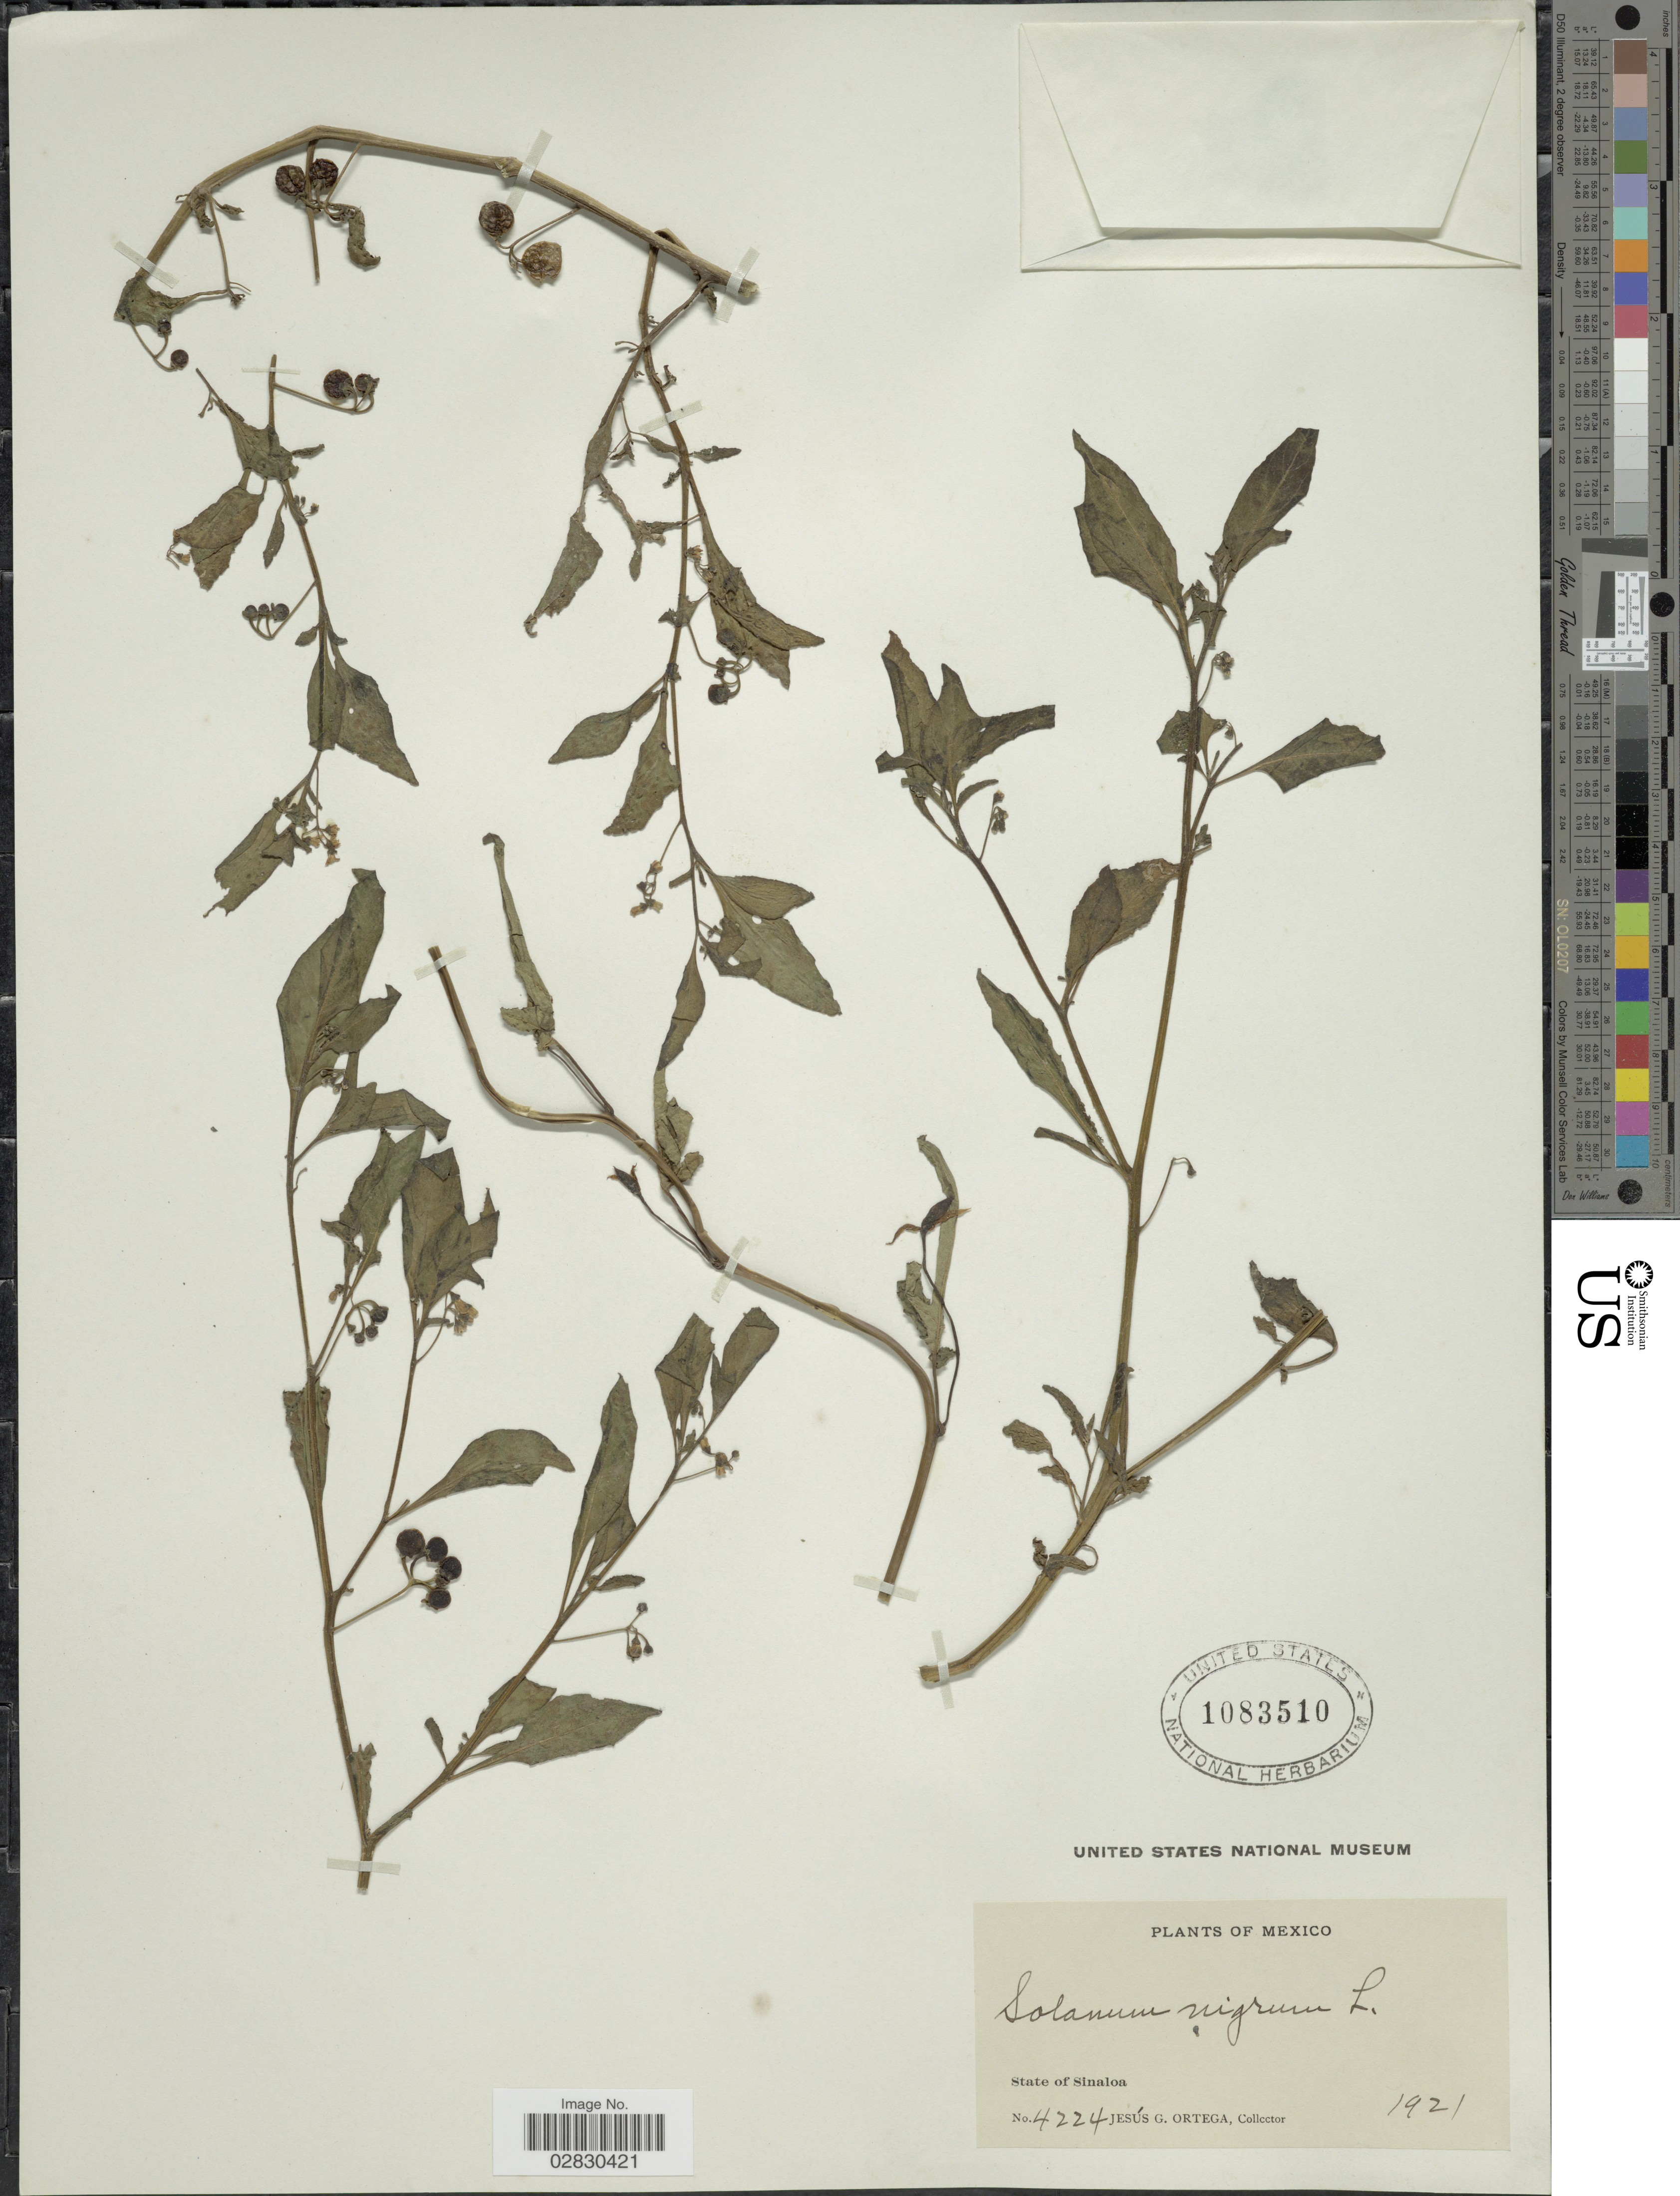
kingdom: Plantae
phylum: Tracheophyta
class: Magnoliopsida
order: Solanales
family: Solanaceae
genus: Solanum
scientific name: Solanum americanum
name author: Mill.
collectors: J. Ortega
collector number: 4224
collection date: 1921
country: Mexico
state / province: Sinaloa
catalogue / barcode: US 1083510